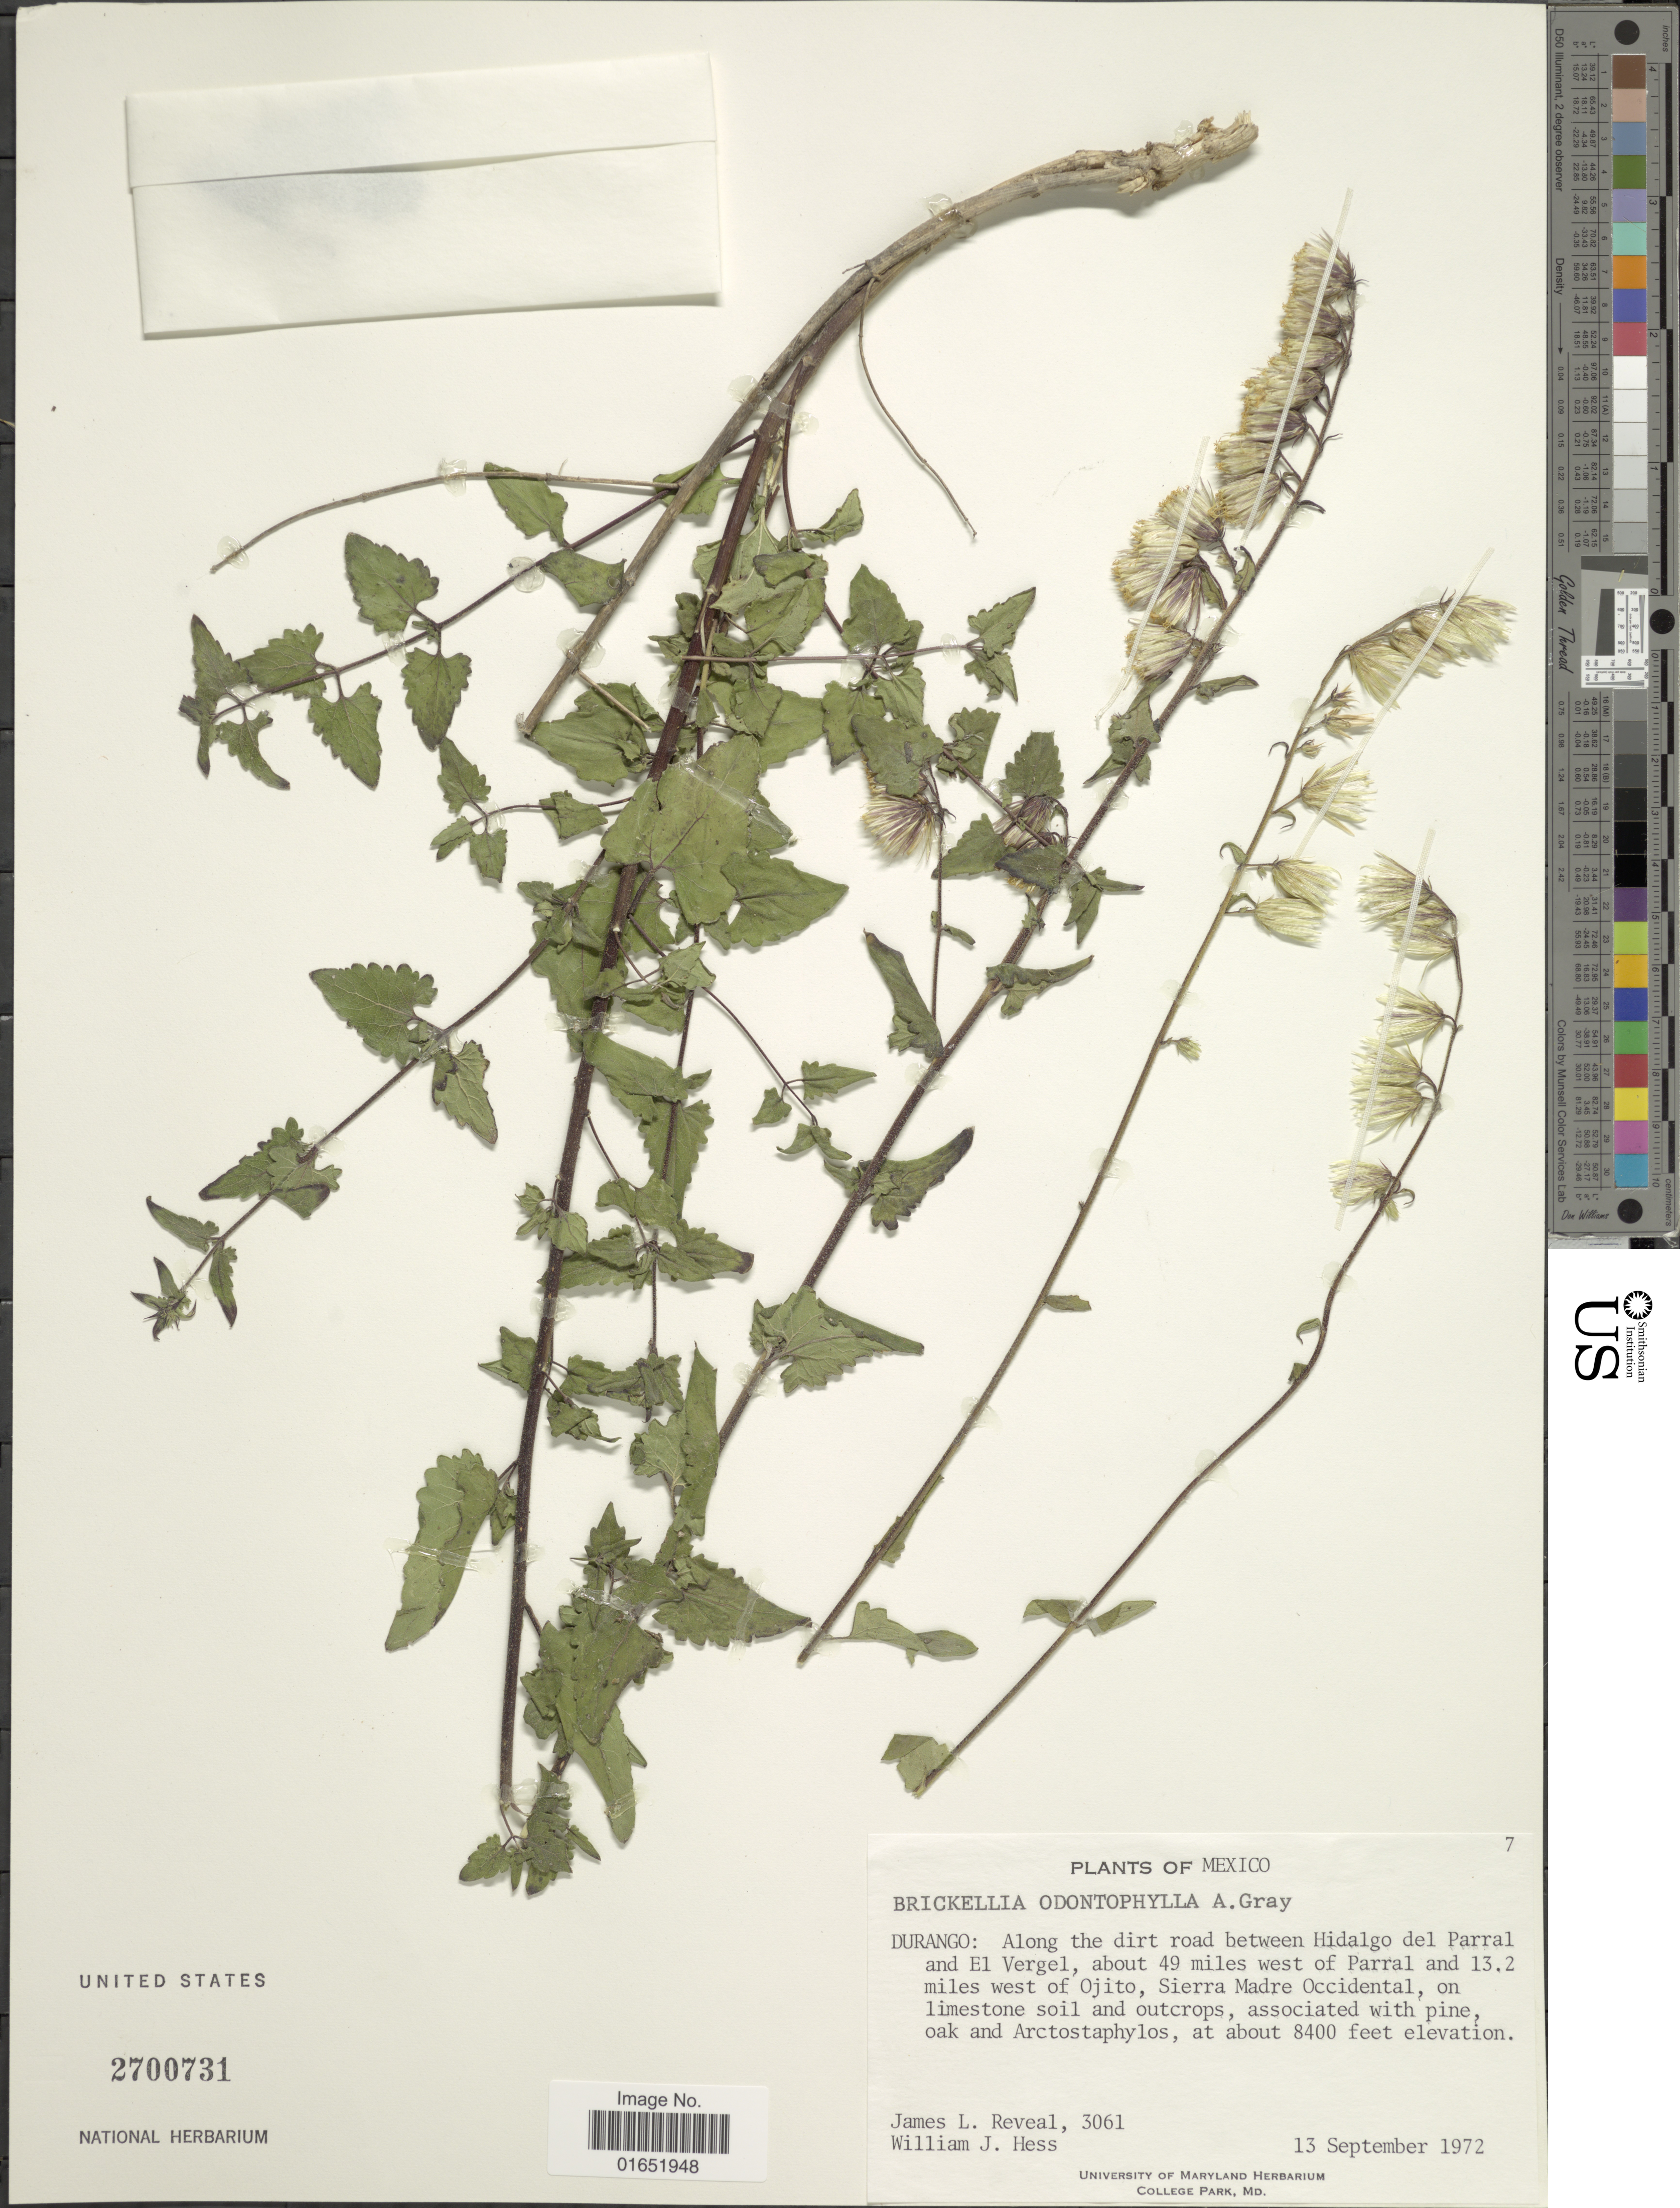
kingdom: Plantae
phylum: Tracheophyta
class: Magnoliopsida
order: Asterales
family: Asteraceae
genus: Brickellia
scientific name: Brickellia odontophylla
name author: A. Gray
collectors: J. L. Reveal & W. Hess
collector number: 3061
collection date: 1972-09-13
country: Mexico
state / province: Durango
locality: Along the dirt road between Hidalgo del Parral and El Vergel, about 49 miles west of Parral and 13.2 miles west of Ojito, Sierra Madre Occidental, on limestone soil and outcrops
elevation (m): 2560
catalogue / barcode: US 2700731